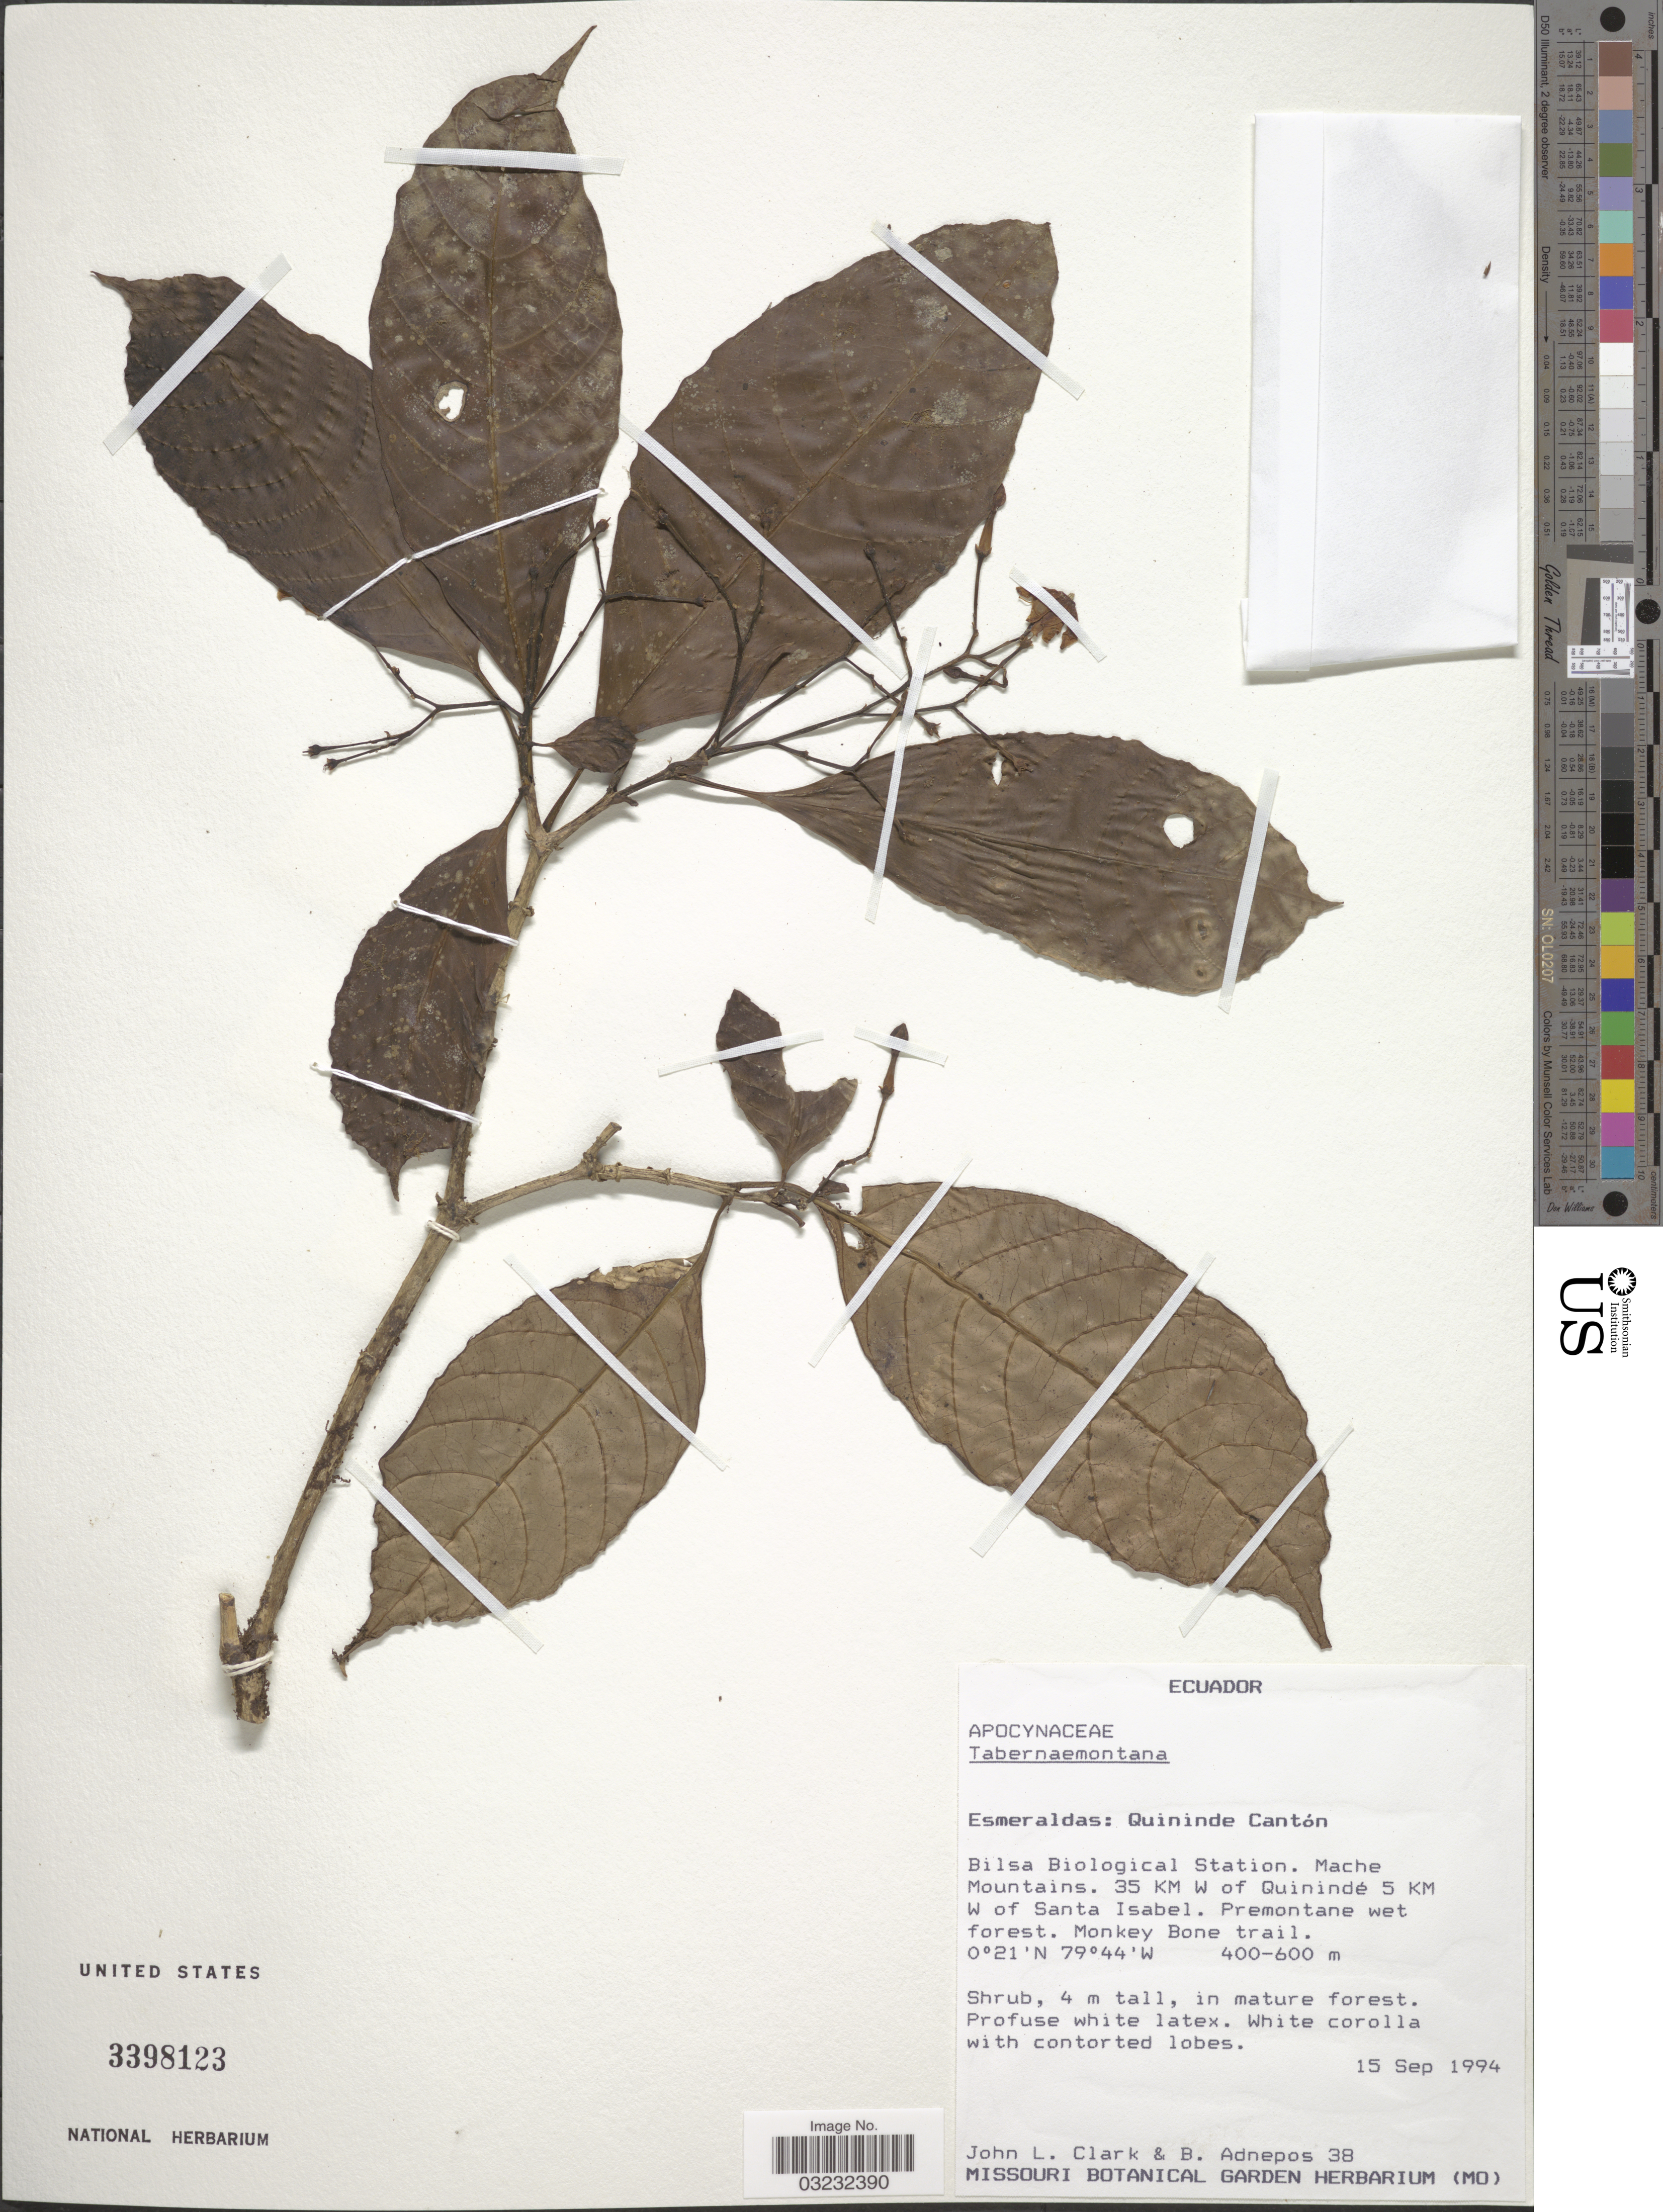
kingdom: Plantae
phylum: Tracheophyta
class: Magnoliopsida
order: Gentianales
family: Apocynaceae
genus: Tabernaemontana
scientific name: Tabernaemontana sp.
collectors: J. L. Clark & B. Adnepos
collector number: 38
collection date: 1994-09-15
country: Ecuador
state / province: Esmeraldas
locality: Quininde Cantón, Bilsa Biological Station. Mache mountains, 35 km W of Quinindé, 5 km W of Santa Isabel. Monkey Bone trail.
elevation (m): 400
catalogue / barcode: US 3398123